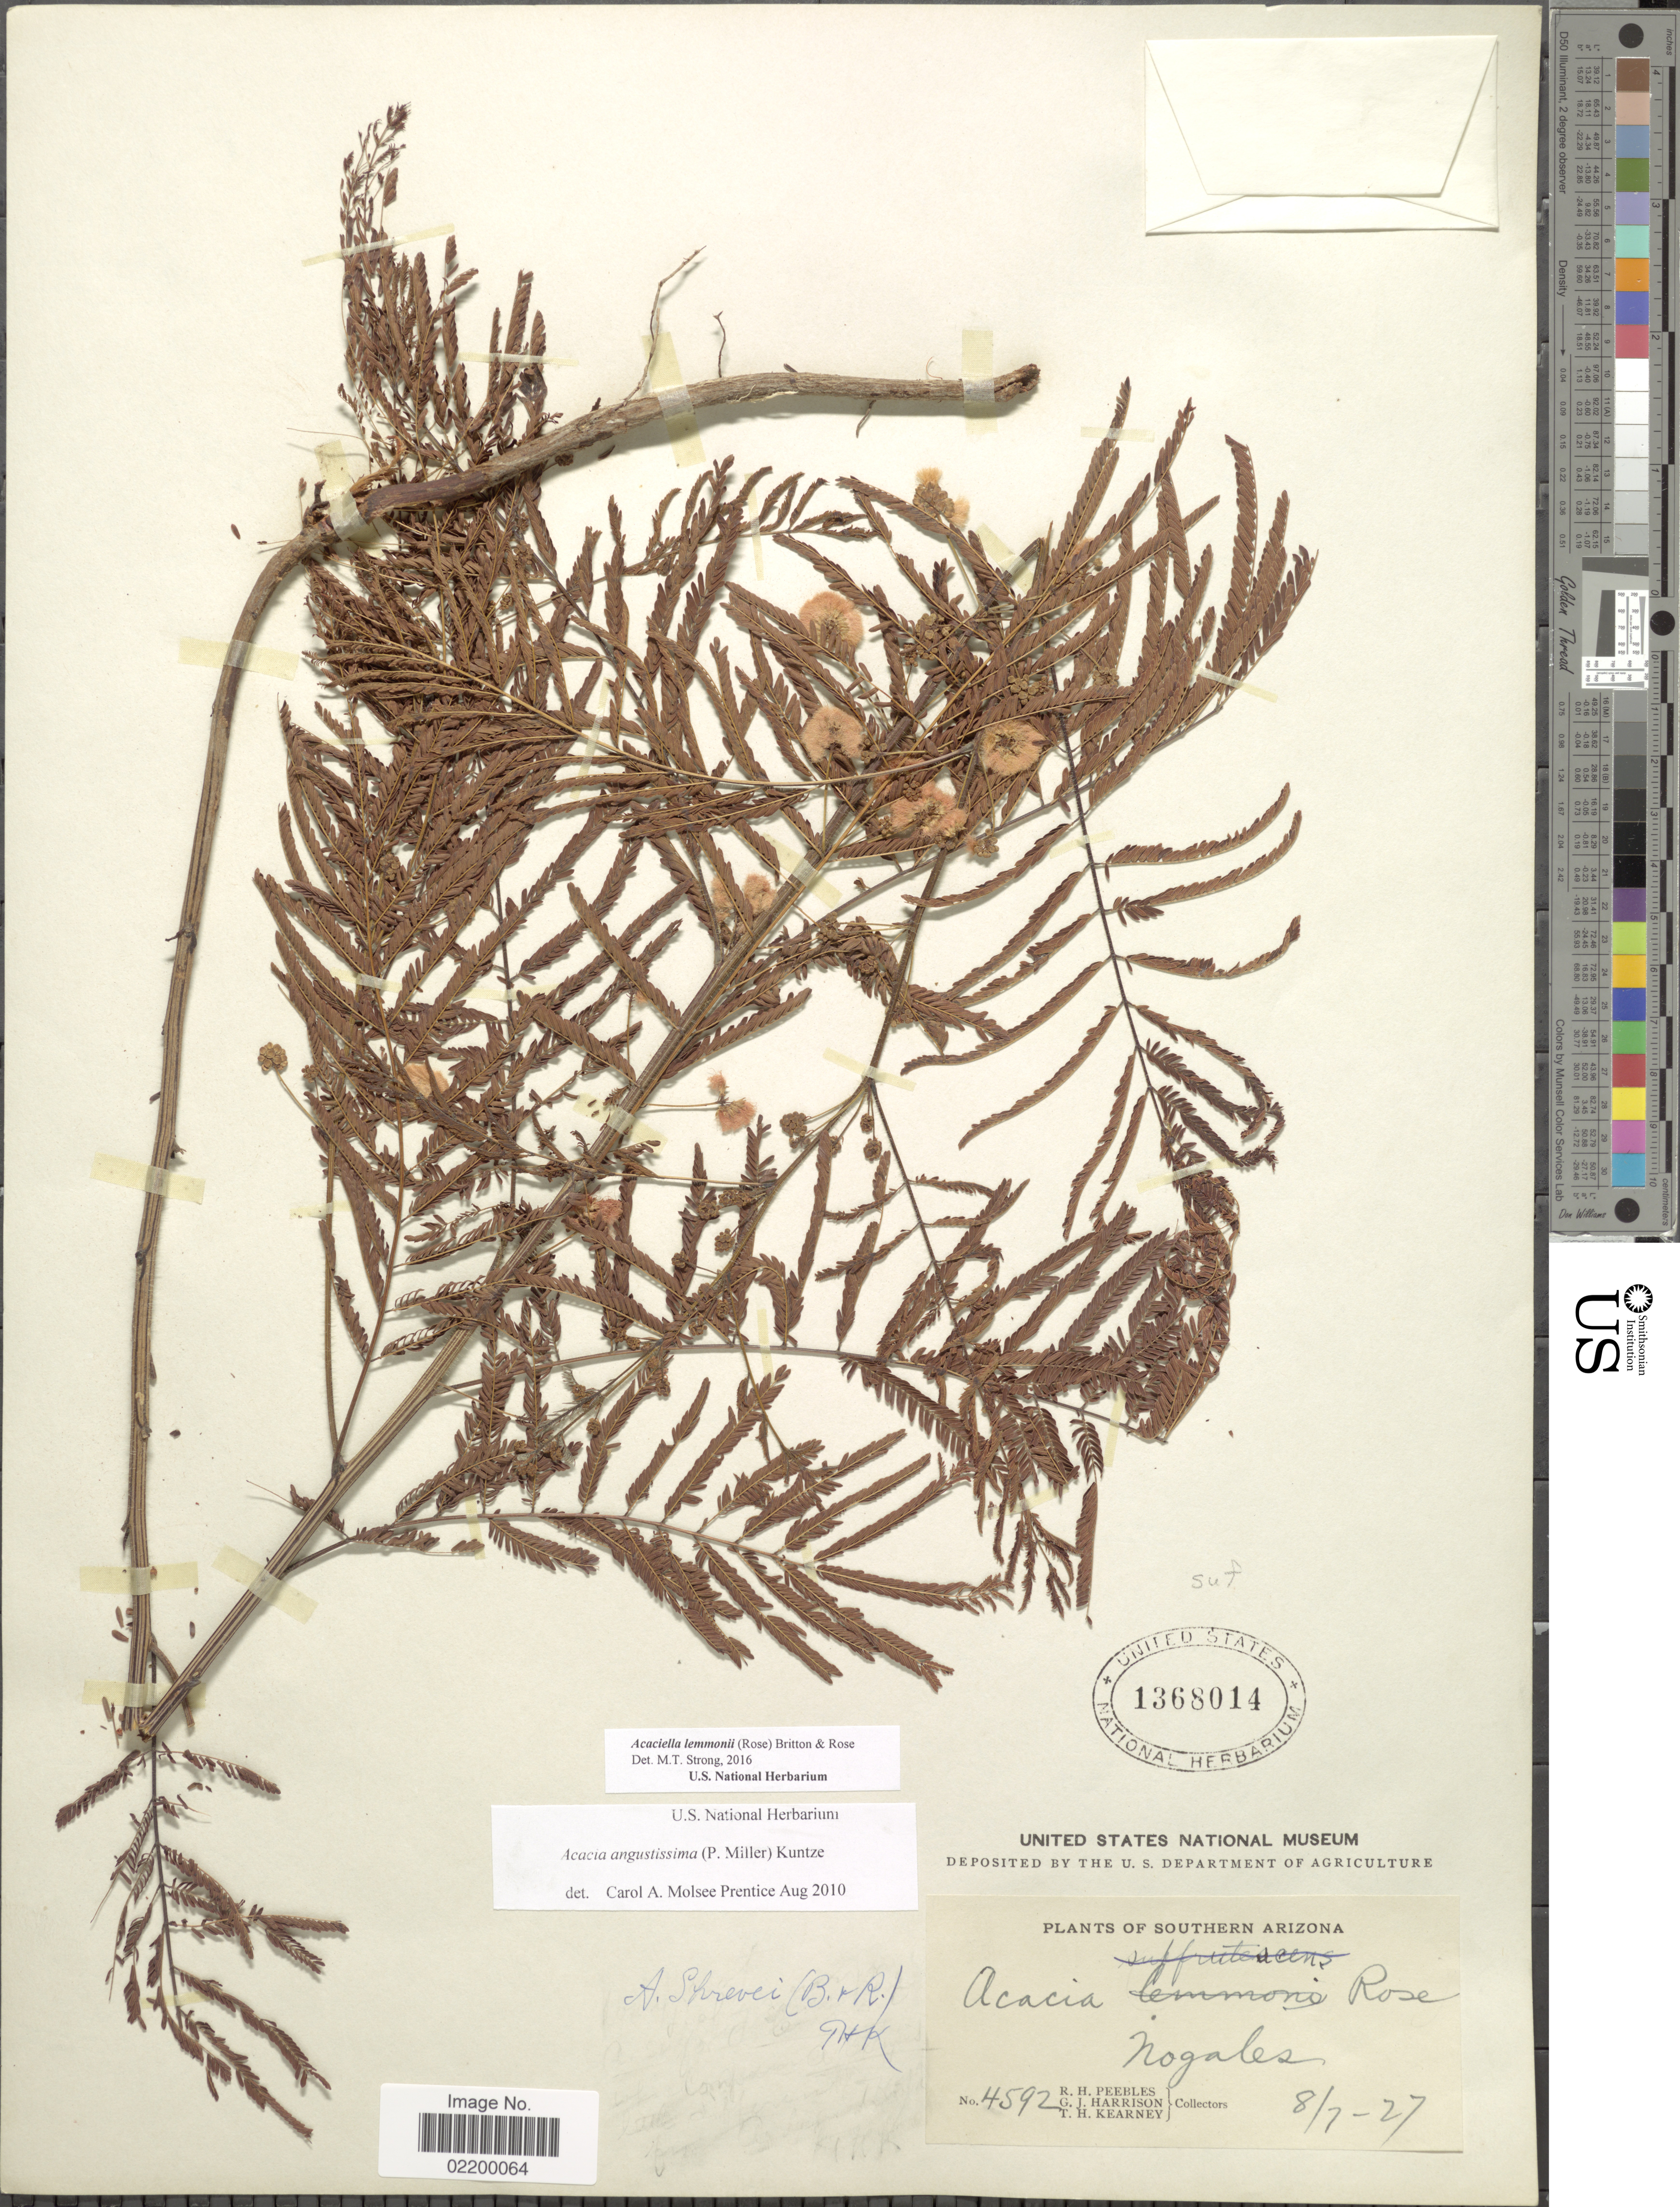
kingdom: Plantae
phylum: Tracheophyta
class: Magnoliopsida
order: Fabales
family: Fabaceae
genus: Acaciella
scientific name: Acaciella lemmonii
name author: (Rose) Britton & Rose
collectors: R. H. Peebles, G. J. Harrison & T. H. Kearney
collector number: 4592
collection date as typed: Transcribed d/m/y: 8/7/27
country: United States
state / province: Arizona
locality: Southern Arizona. Nogales.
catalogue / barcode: US 1368014